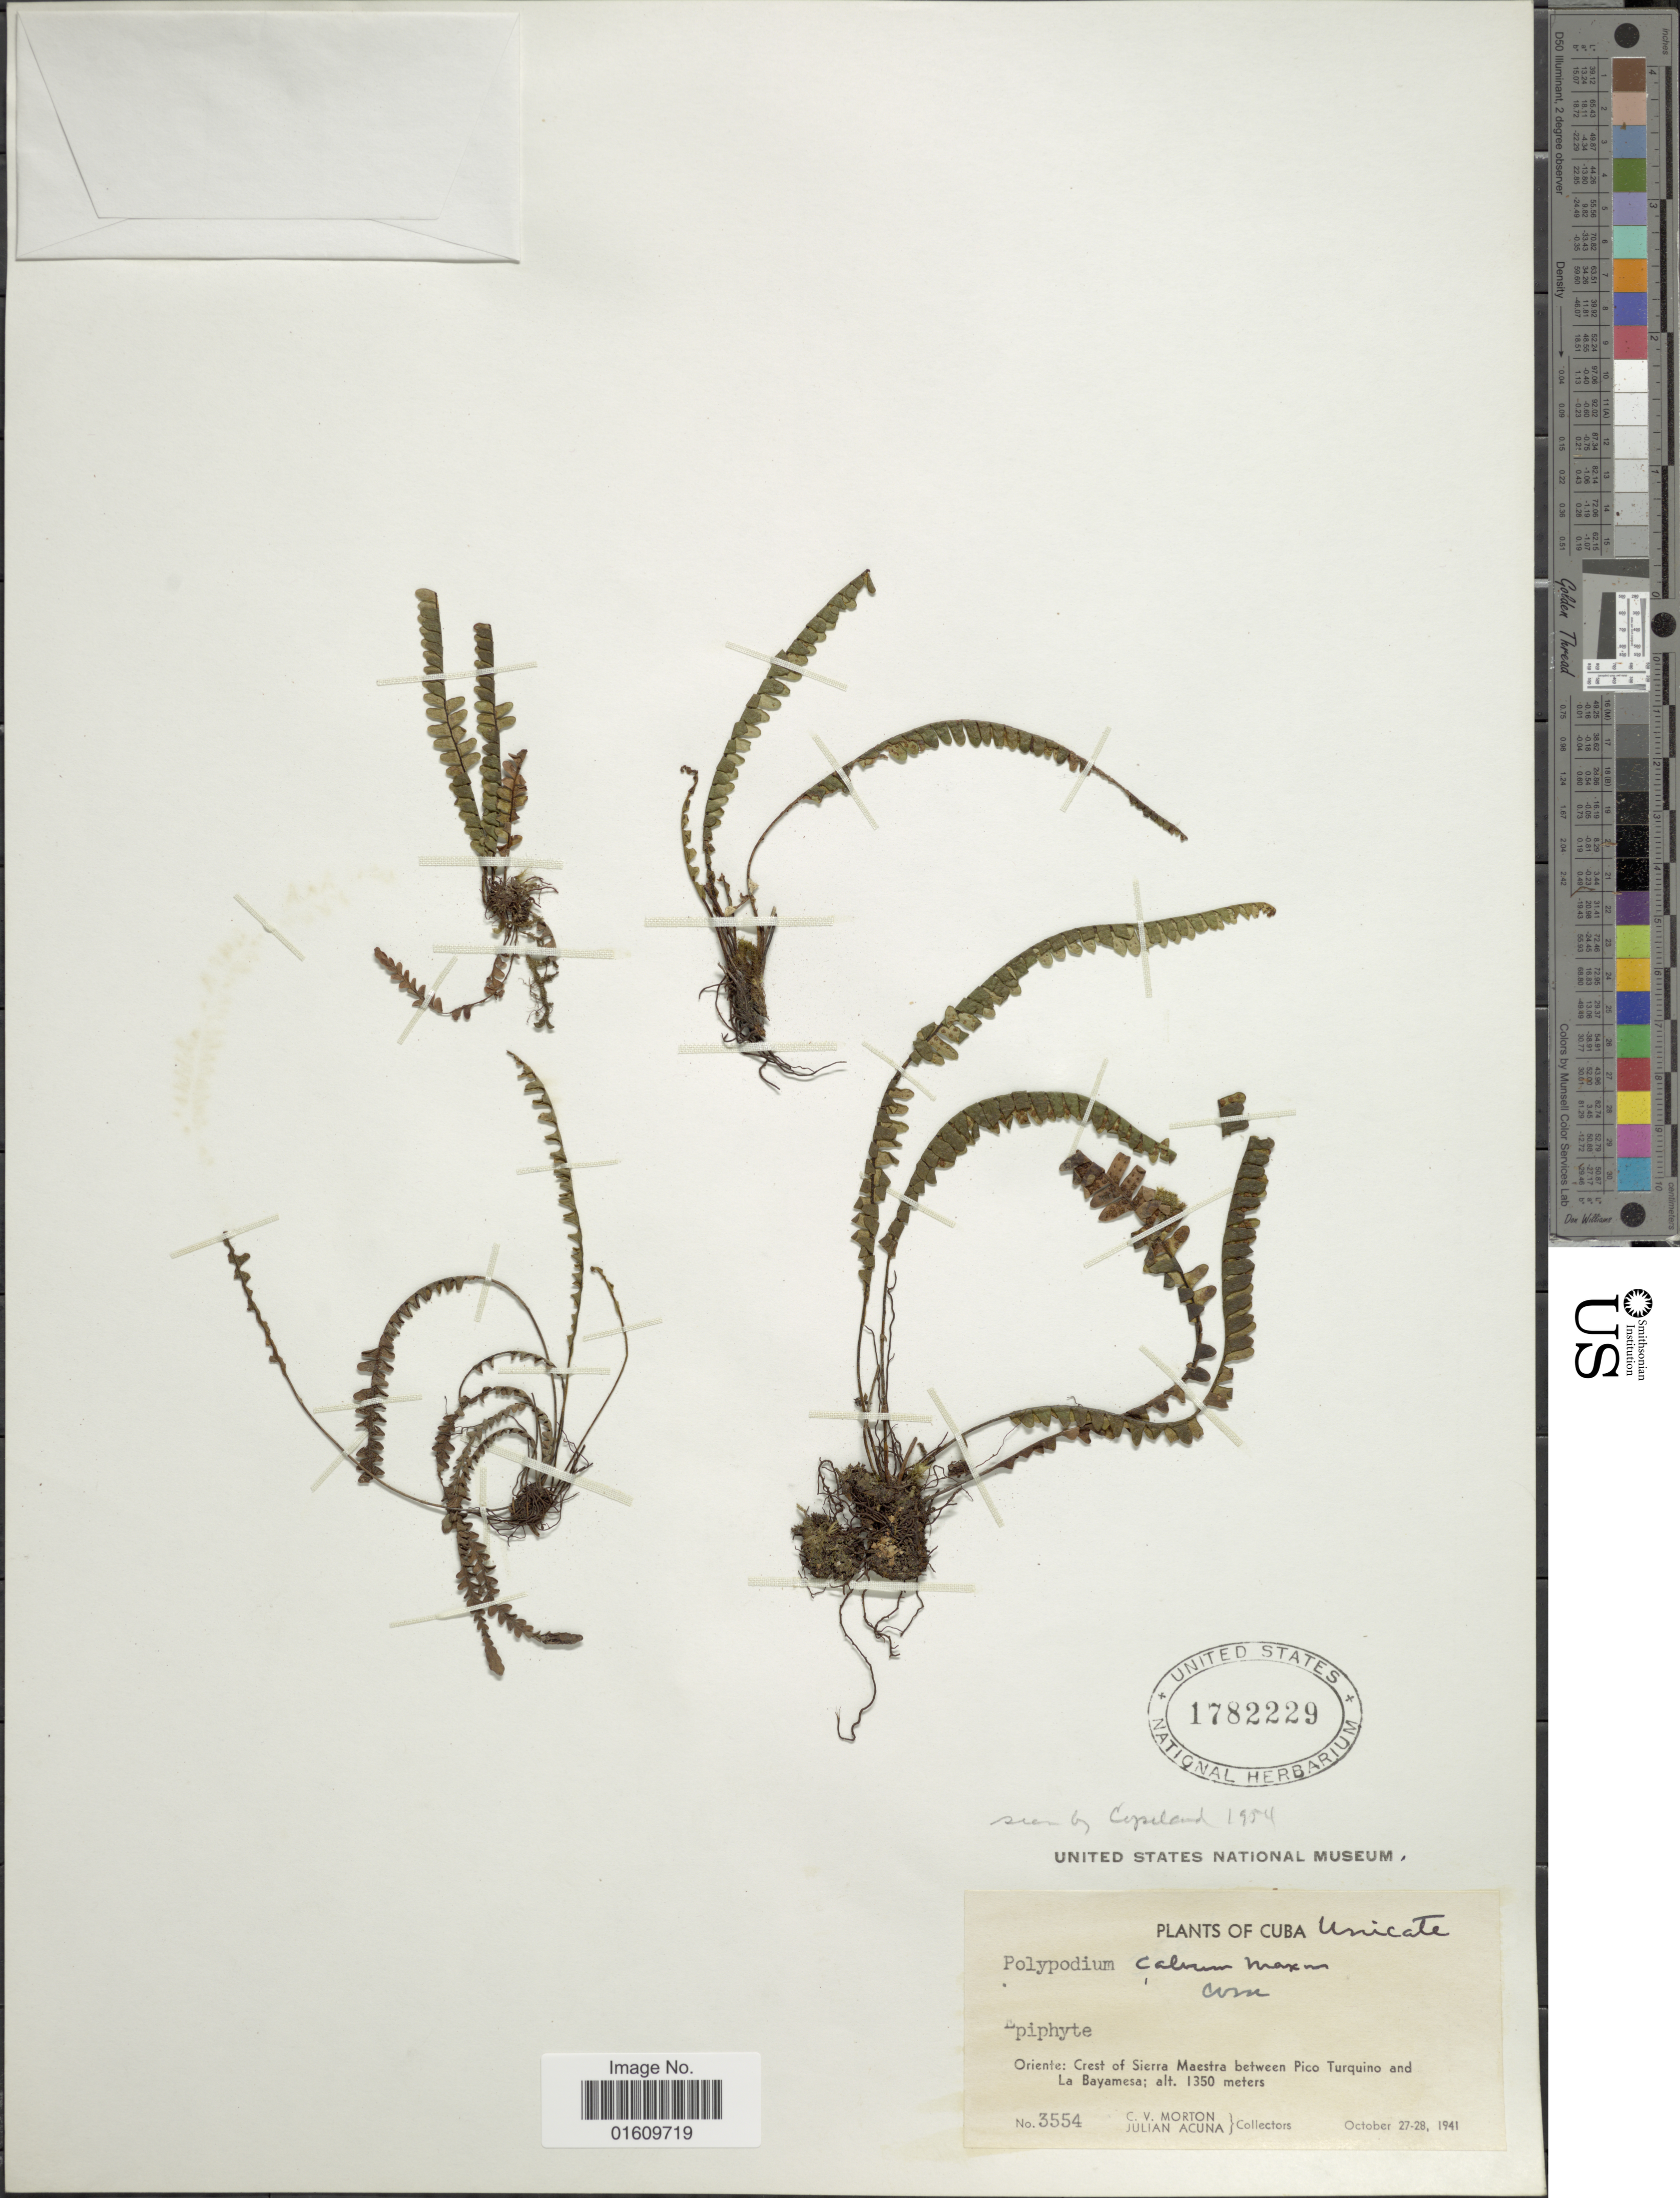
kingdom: Plantae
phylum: Tracheophyta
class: Polypodiopsida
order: Polypodiales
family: Polypodiaceae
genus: Melpomene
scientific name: Melpomene melanosticta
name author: (Kunze) A.R. Sm. & R.C. Moran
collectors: C. V. Morton & J. B. Acuña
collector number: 3554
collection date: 1941-10-27/1941-10-28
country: Cuba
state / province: Oriente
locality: Crest of Sierra Maestra between Pico Turquino and La Bayamesa.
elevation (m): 1350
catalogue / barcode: US 1782229